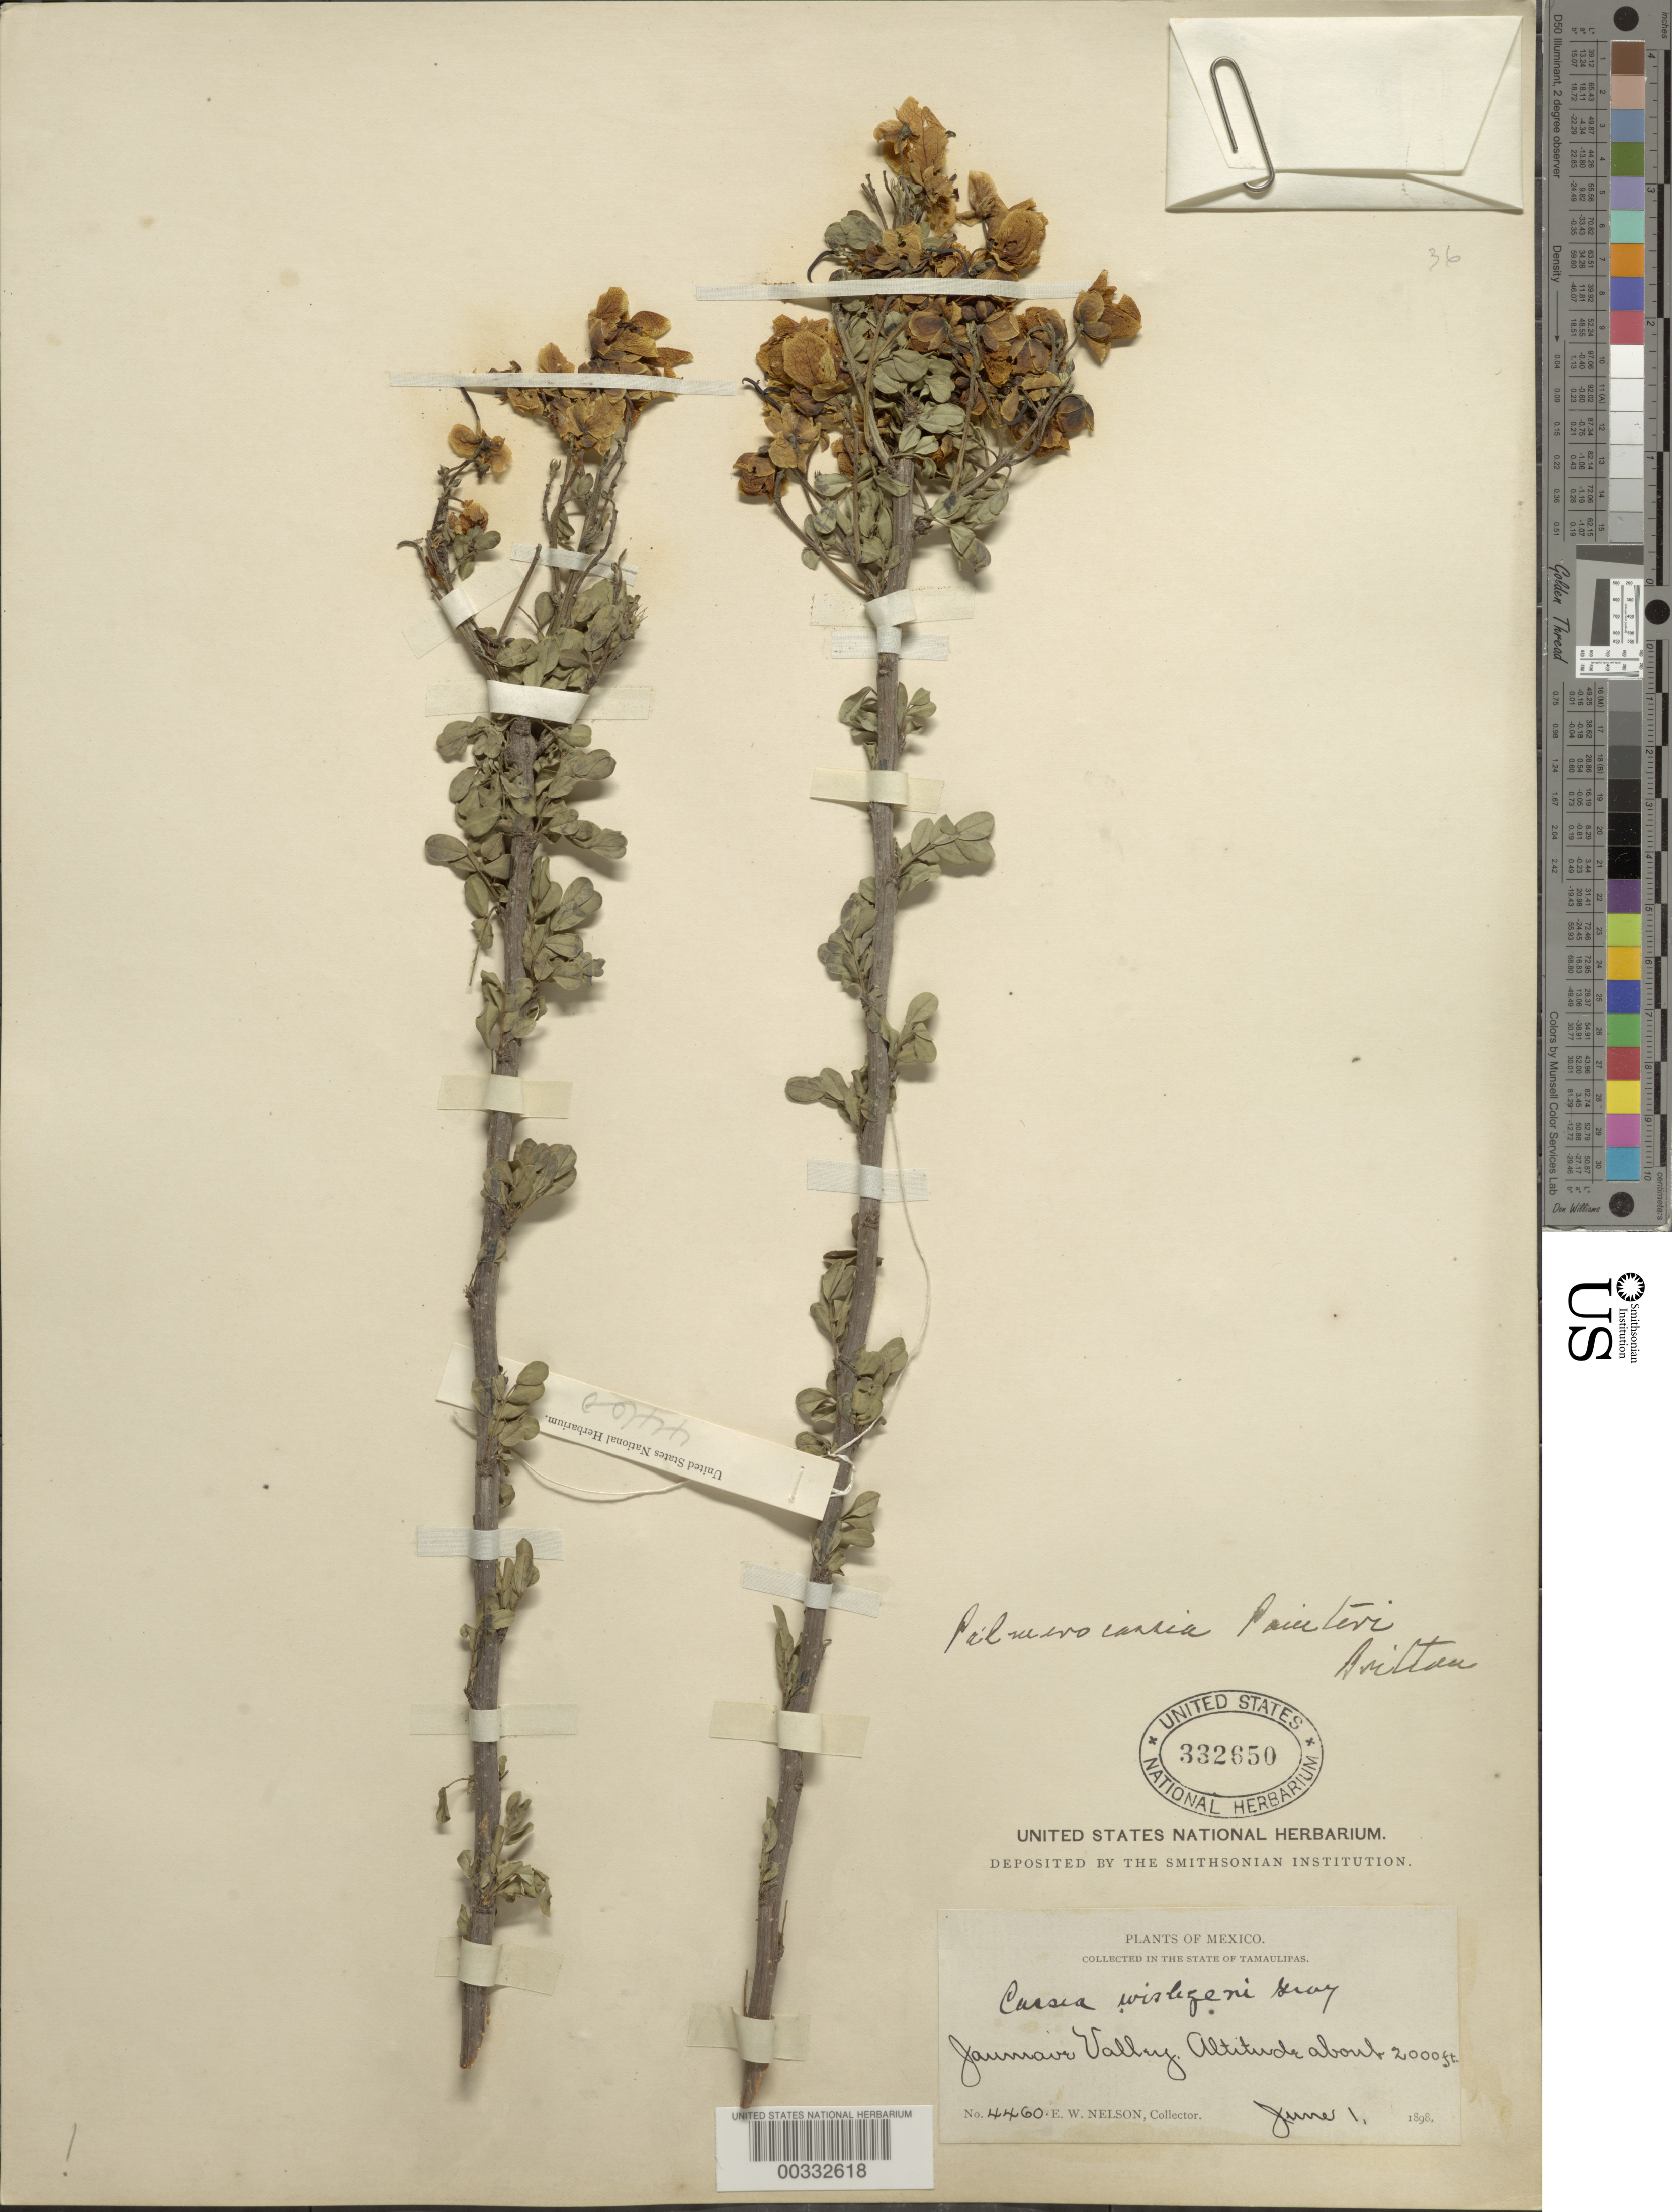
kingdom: Plantae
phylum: Tracheophyta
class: Magnoliopsida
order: Fabales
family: Fabaceae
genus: Senna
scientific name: Senna wislizeni var. painteri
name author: (Britton & Rose) H.S. Irwin & Barneby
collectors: E. W. Nelson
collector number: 4460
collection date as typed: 01 Jun 1898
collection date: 1898-06-01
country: Mexico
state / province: Tamaulipas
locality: Janmave valley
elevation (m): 610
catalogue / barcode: US 332650